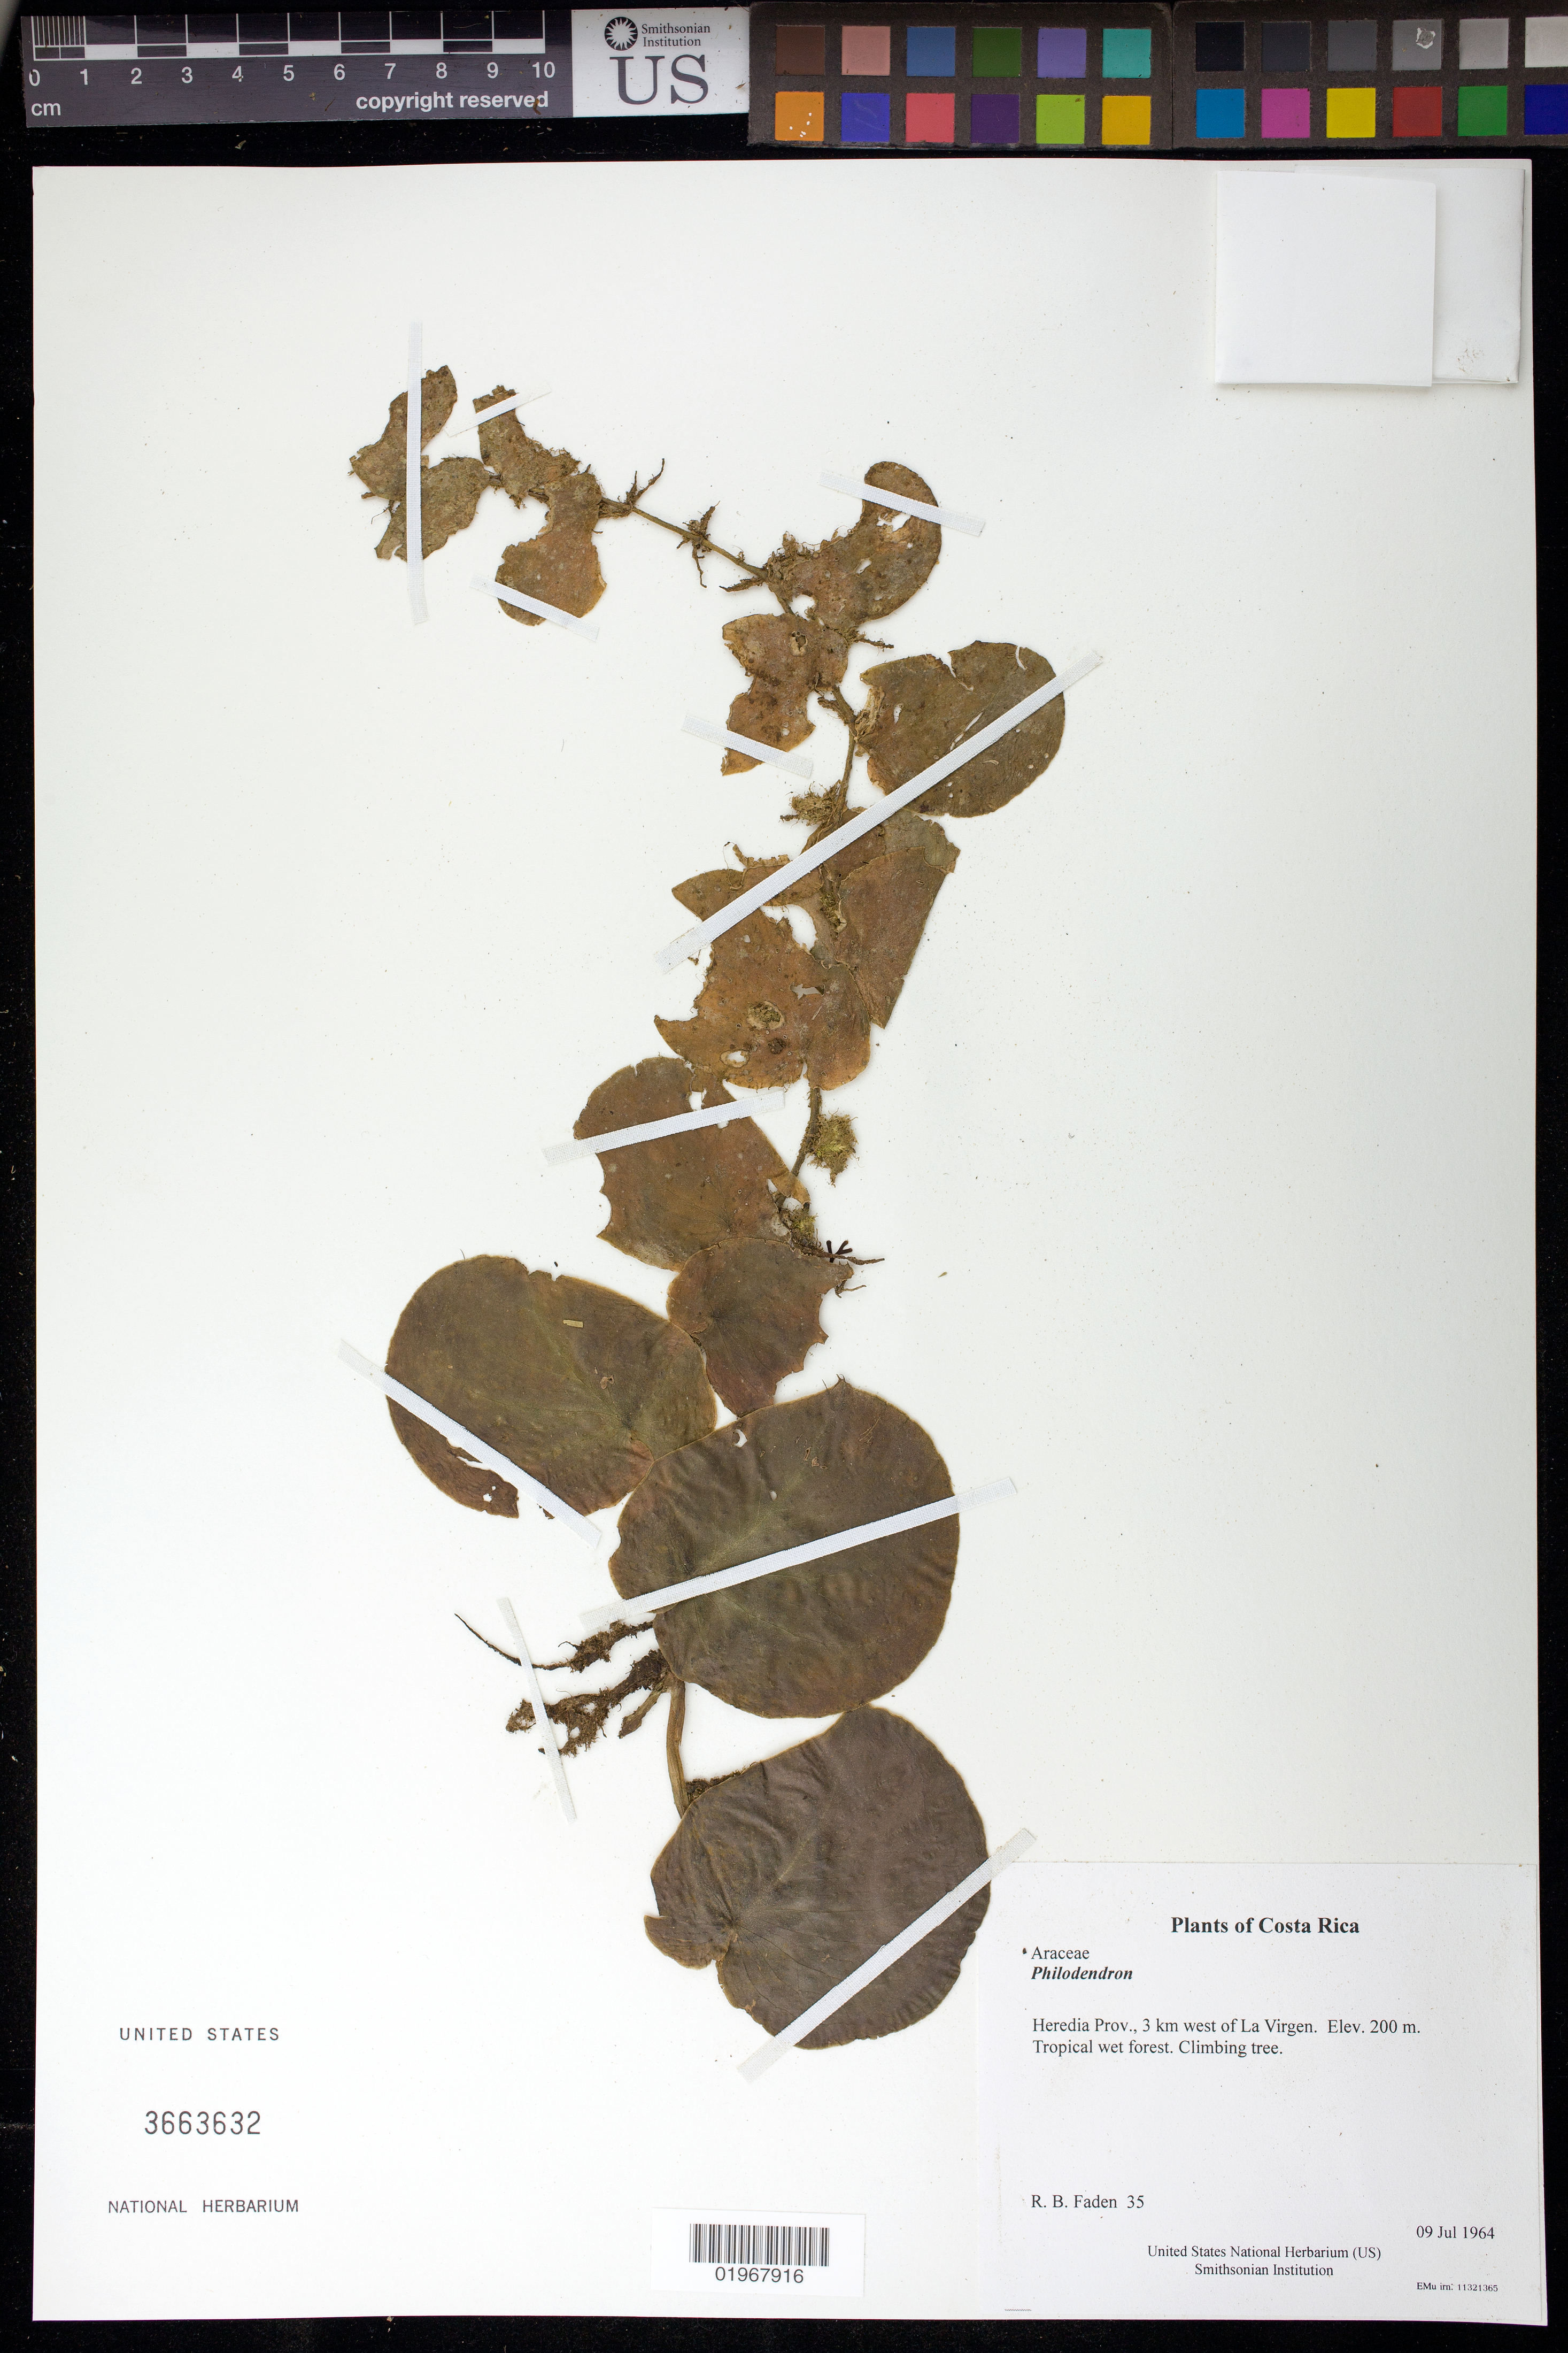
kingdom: Plantae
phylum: Tracheophyta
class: Liliopsida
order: Alismatales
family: Araceae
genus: Philodendron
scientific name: Philodendron sp.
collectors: R. B. Faden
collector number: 35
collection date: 1964-07-09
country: Costa Rica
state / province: Heredia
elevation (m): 200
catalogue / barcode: US 3663632